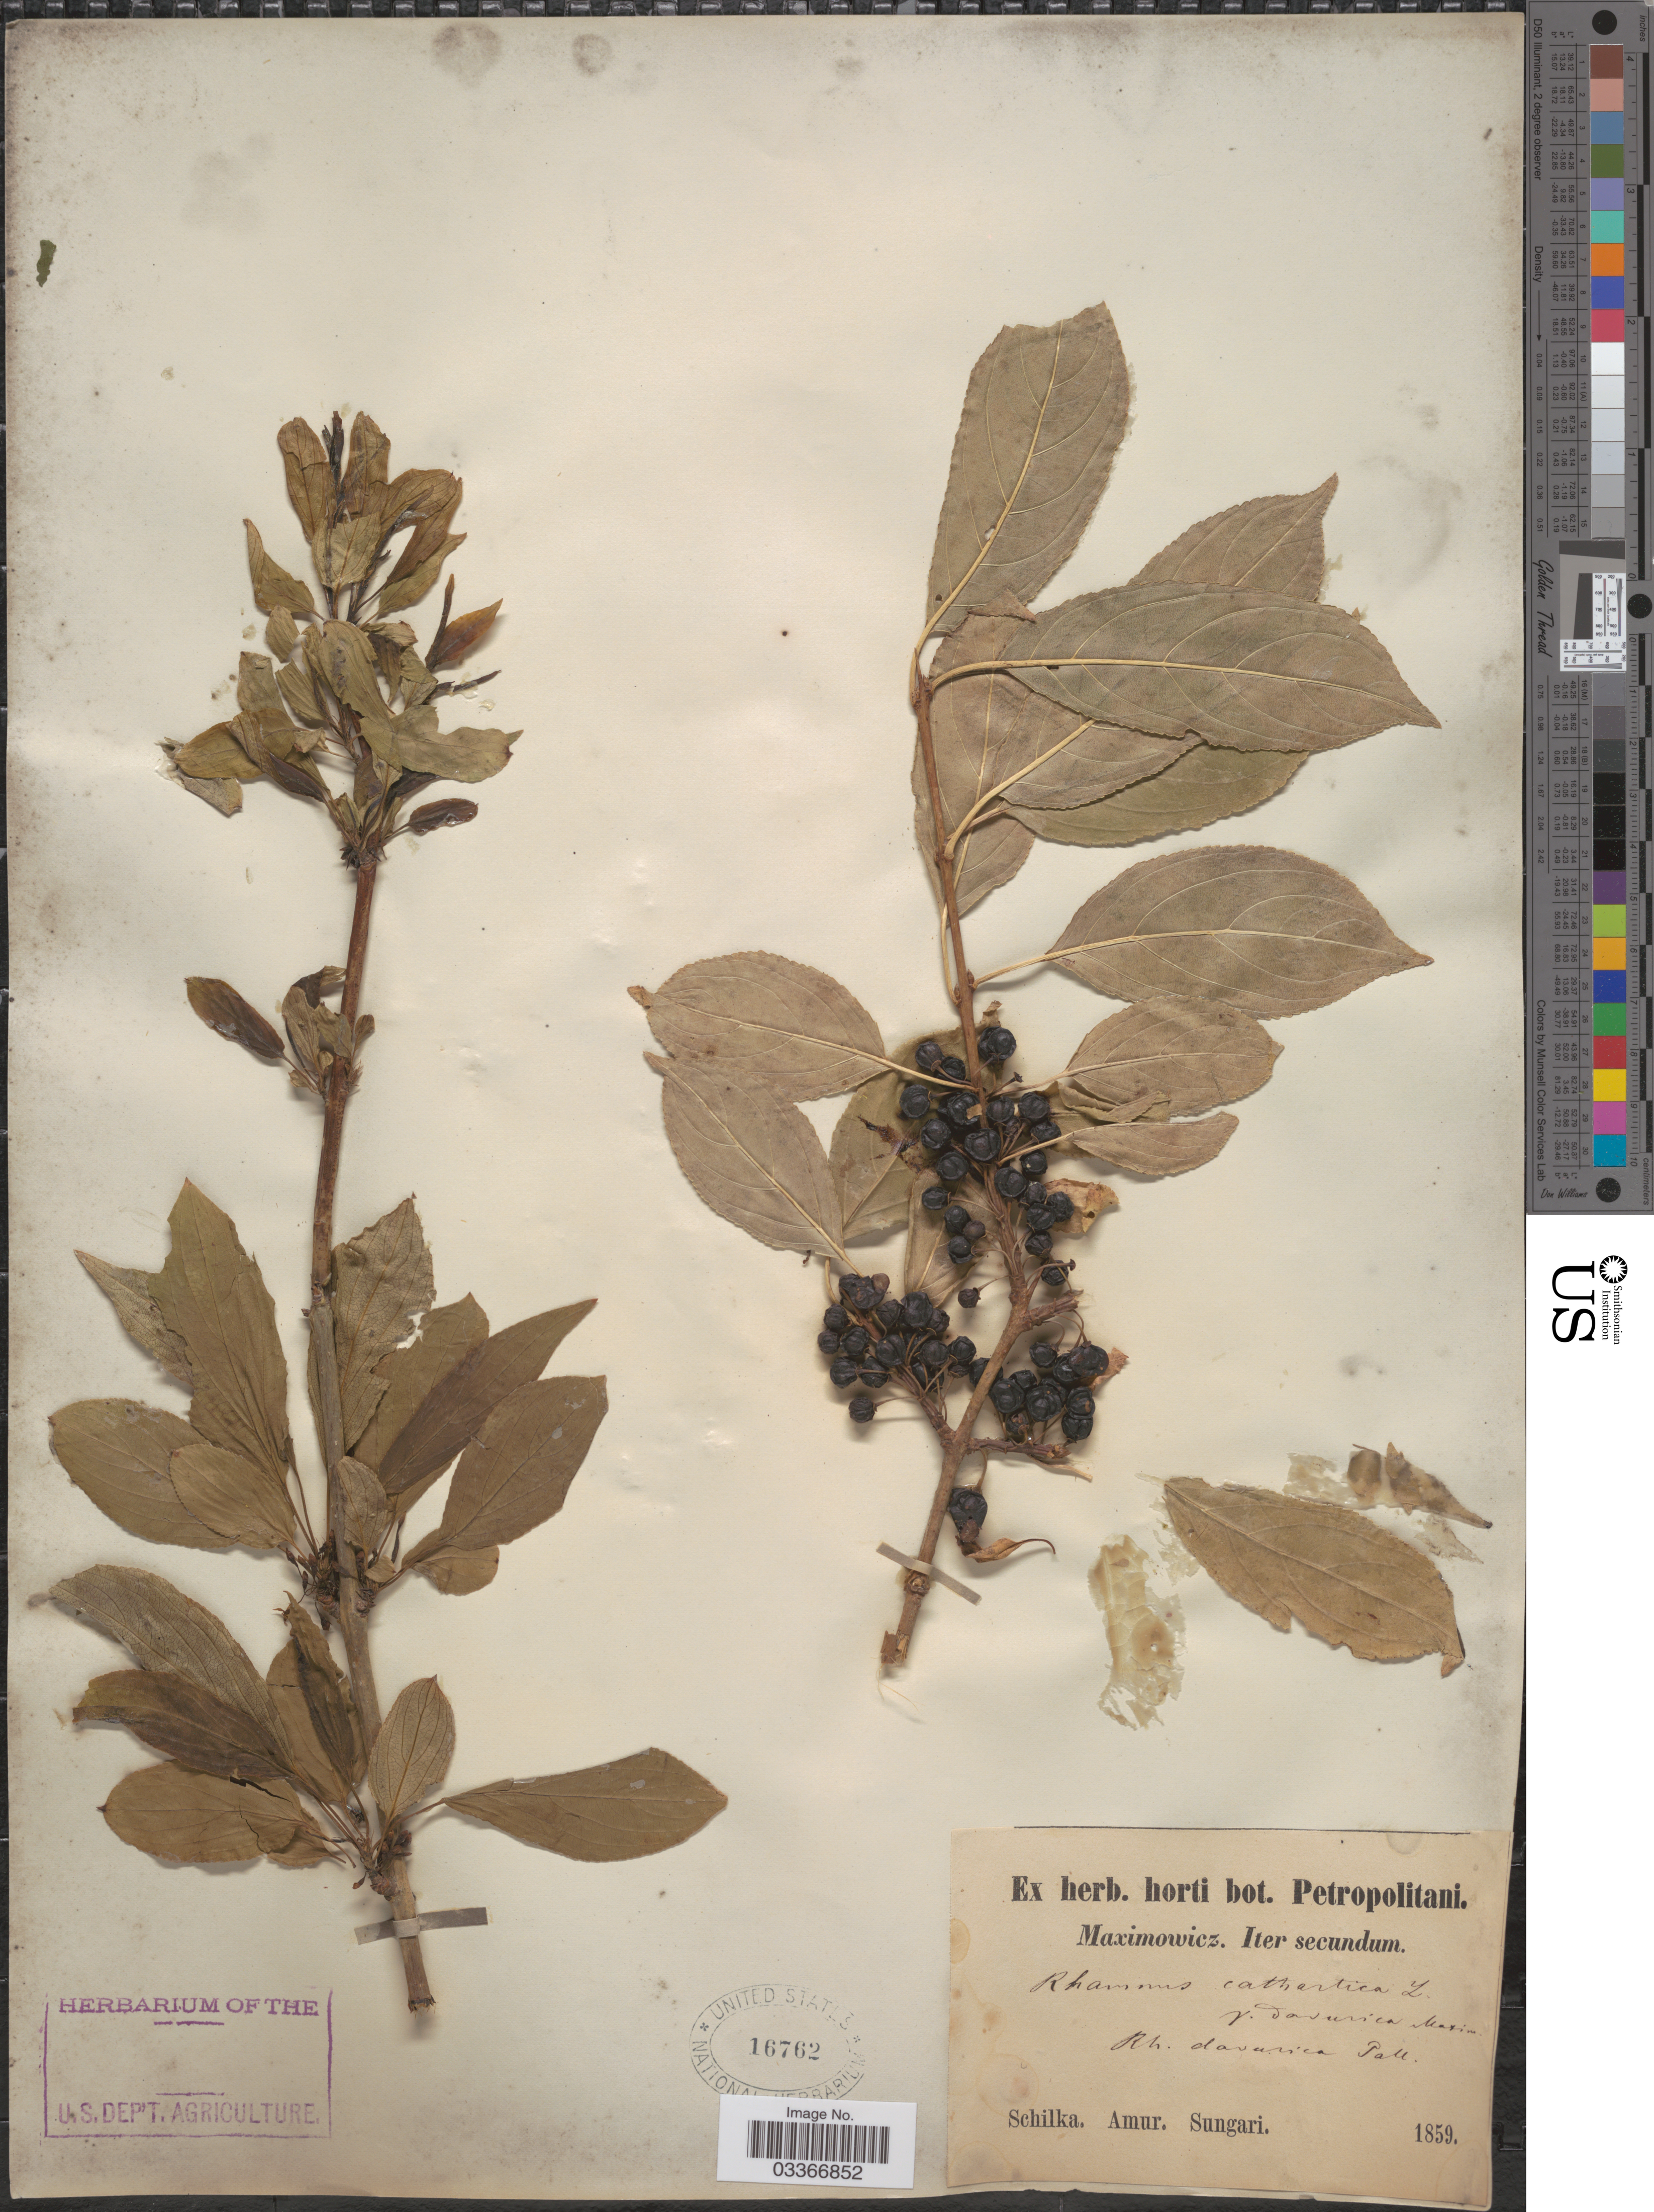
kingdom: Plantae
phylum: Tracheophyta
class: Magnoliopsida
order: Rosales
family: Rhamnaceae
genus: Rhamnus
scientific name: Rhamnus cathartica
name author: L.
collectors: Maximowicz, --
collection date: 1859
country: Russian Federation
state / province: Amur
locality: Schilka. Amur. Sungari.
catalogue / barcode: US 16762